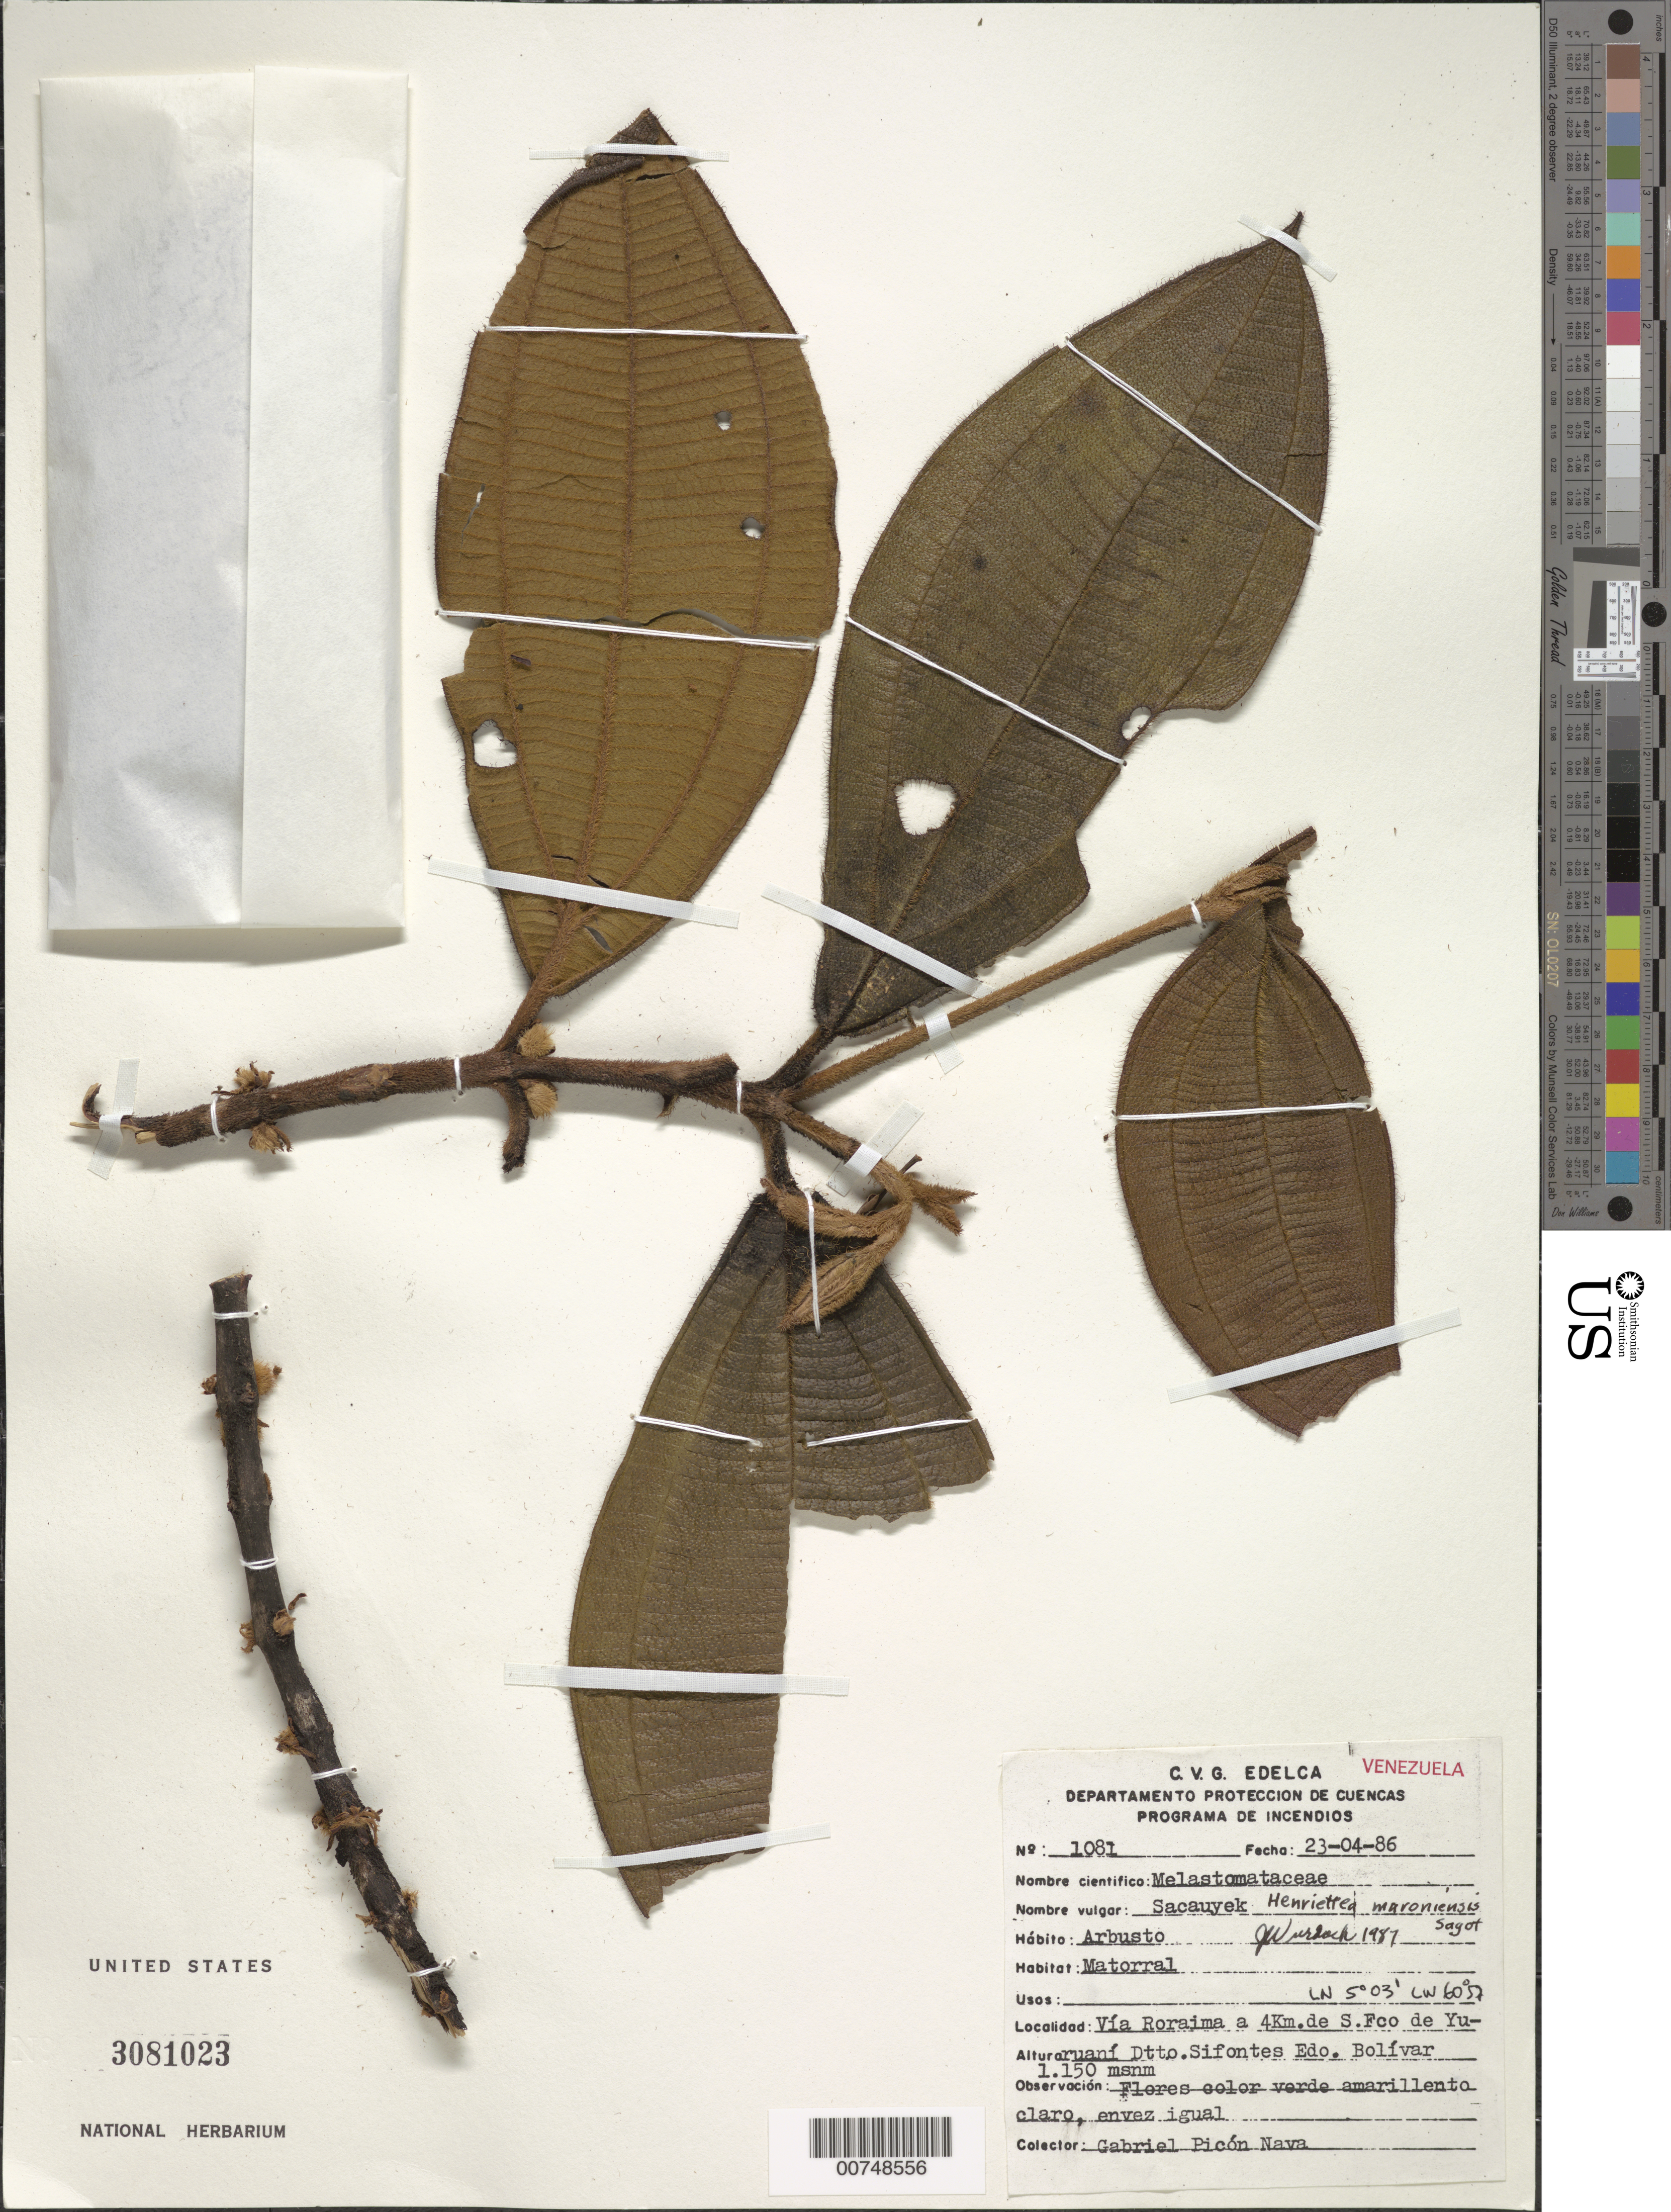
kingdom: Plantae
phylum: Tracheophyta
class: Magnoliopsida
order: Myrtales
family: Melastomataceae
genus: Henriettea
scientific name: Henriettea maroniensis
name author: Sagot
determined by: Wurdack, John J., (US), US (UNITED STATES)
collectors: G. Picón Navas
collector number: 1081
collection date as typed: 23-Apr-86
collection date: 1986-04-23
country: Venezuela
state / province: Bolívar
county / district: Sifontes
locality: Via Roraima a 4km de S Fco de Yurani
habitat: Matorral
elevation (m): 1150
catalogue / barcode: US 3081023